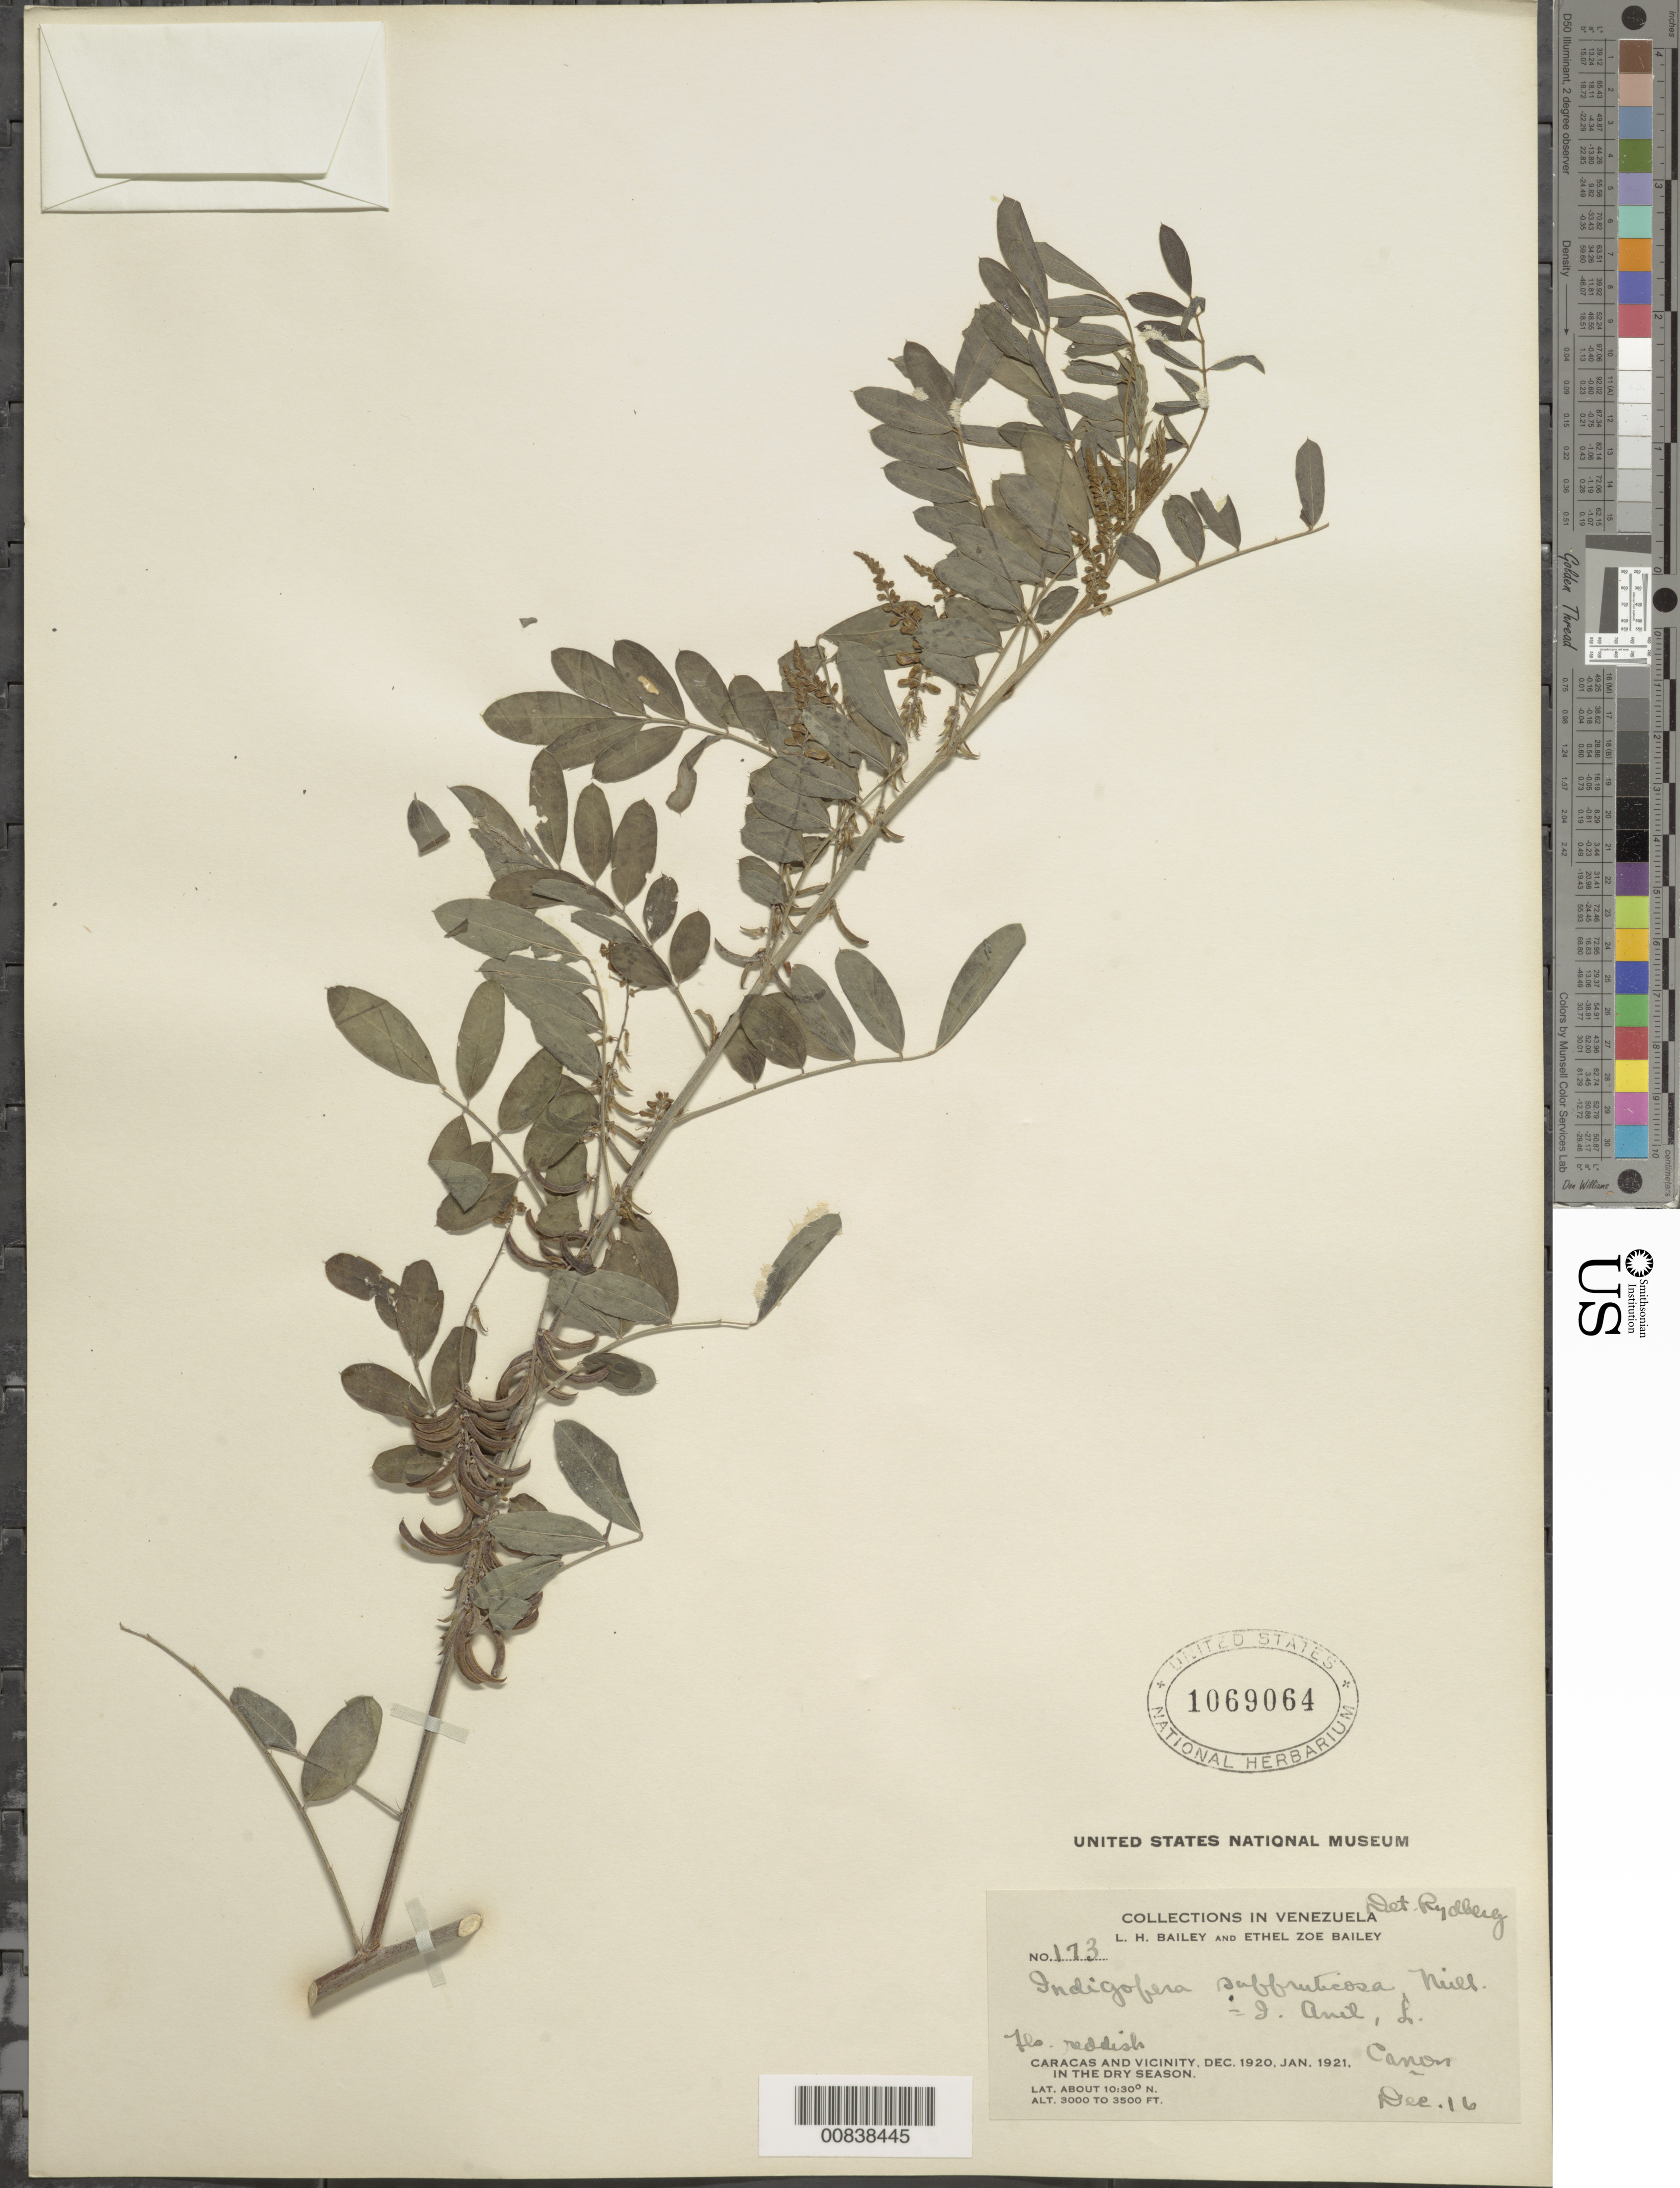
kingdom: Plantae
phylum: Tracheophyta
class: Magnoliopsida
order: Fabales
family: Fabaceae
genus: Indigofera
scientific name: Indigofera suffruticosa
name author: Mill.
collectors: L. H. Bailey & E. Z. Bailey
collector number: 173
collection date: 1920-12-16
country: Venezuela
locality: Caracas and Vicinity in the dry season.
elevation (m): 914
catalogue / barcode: US 1069064